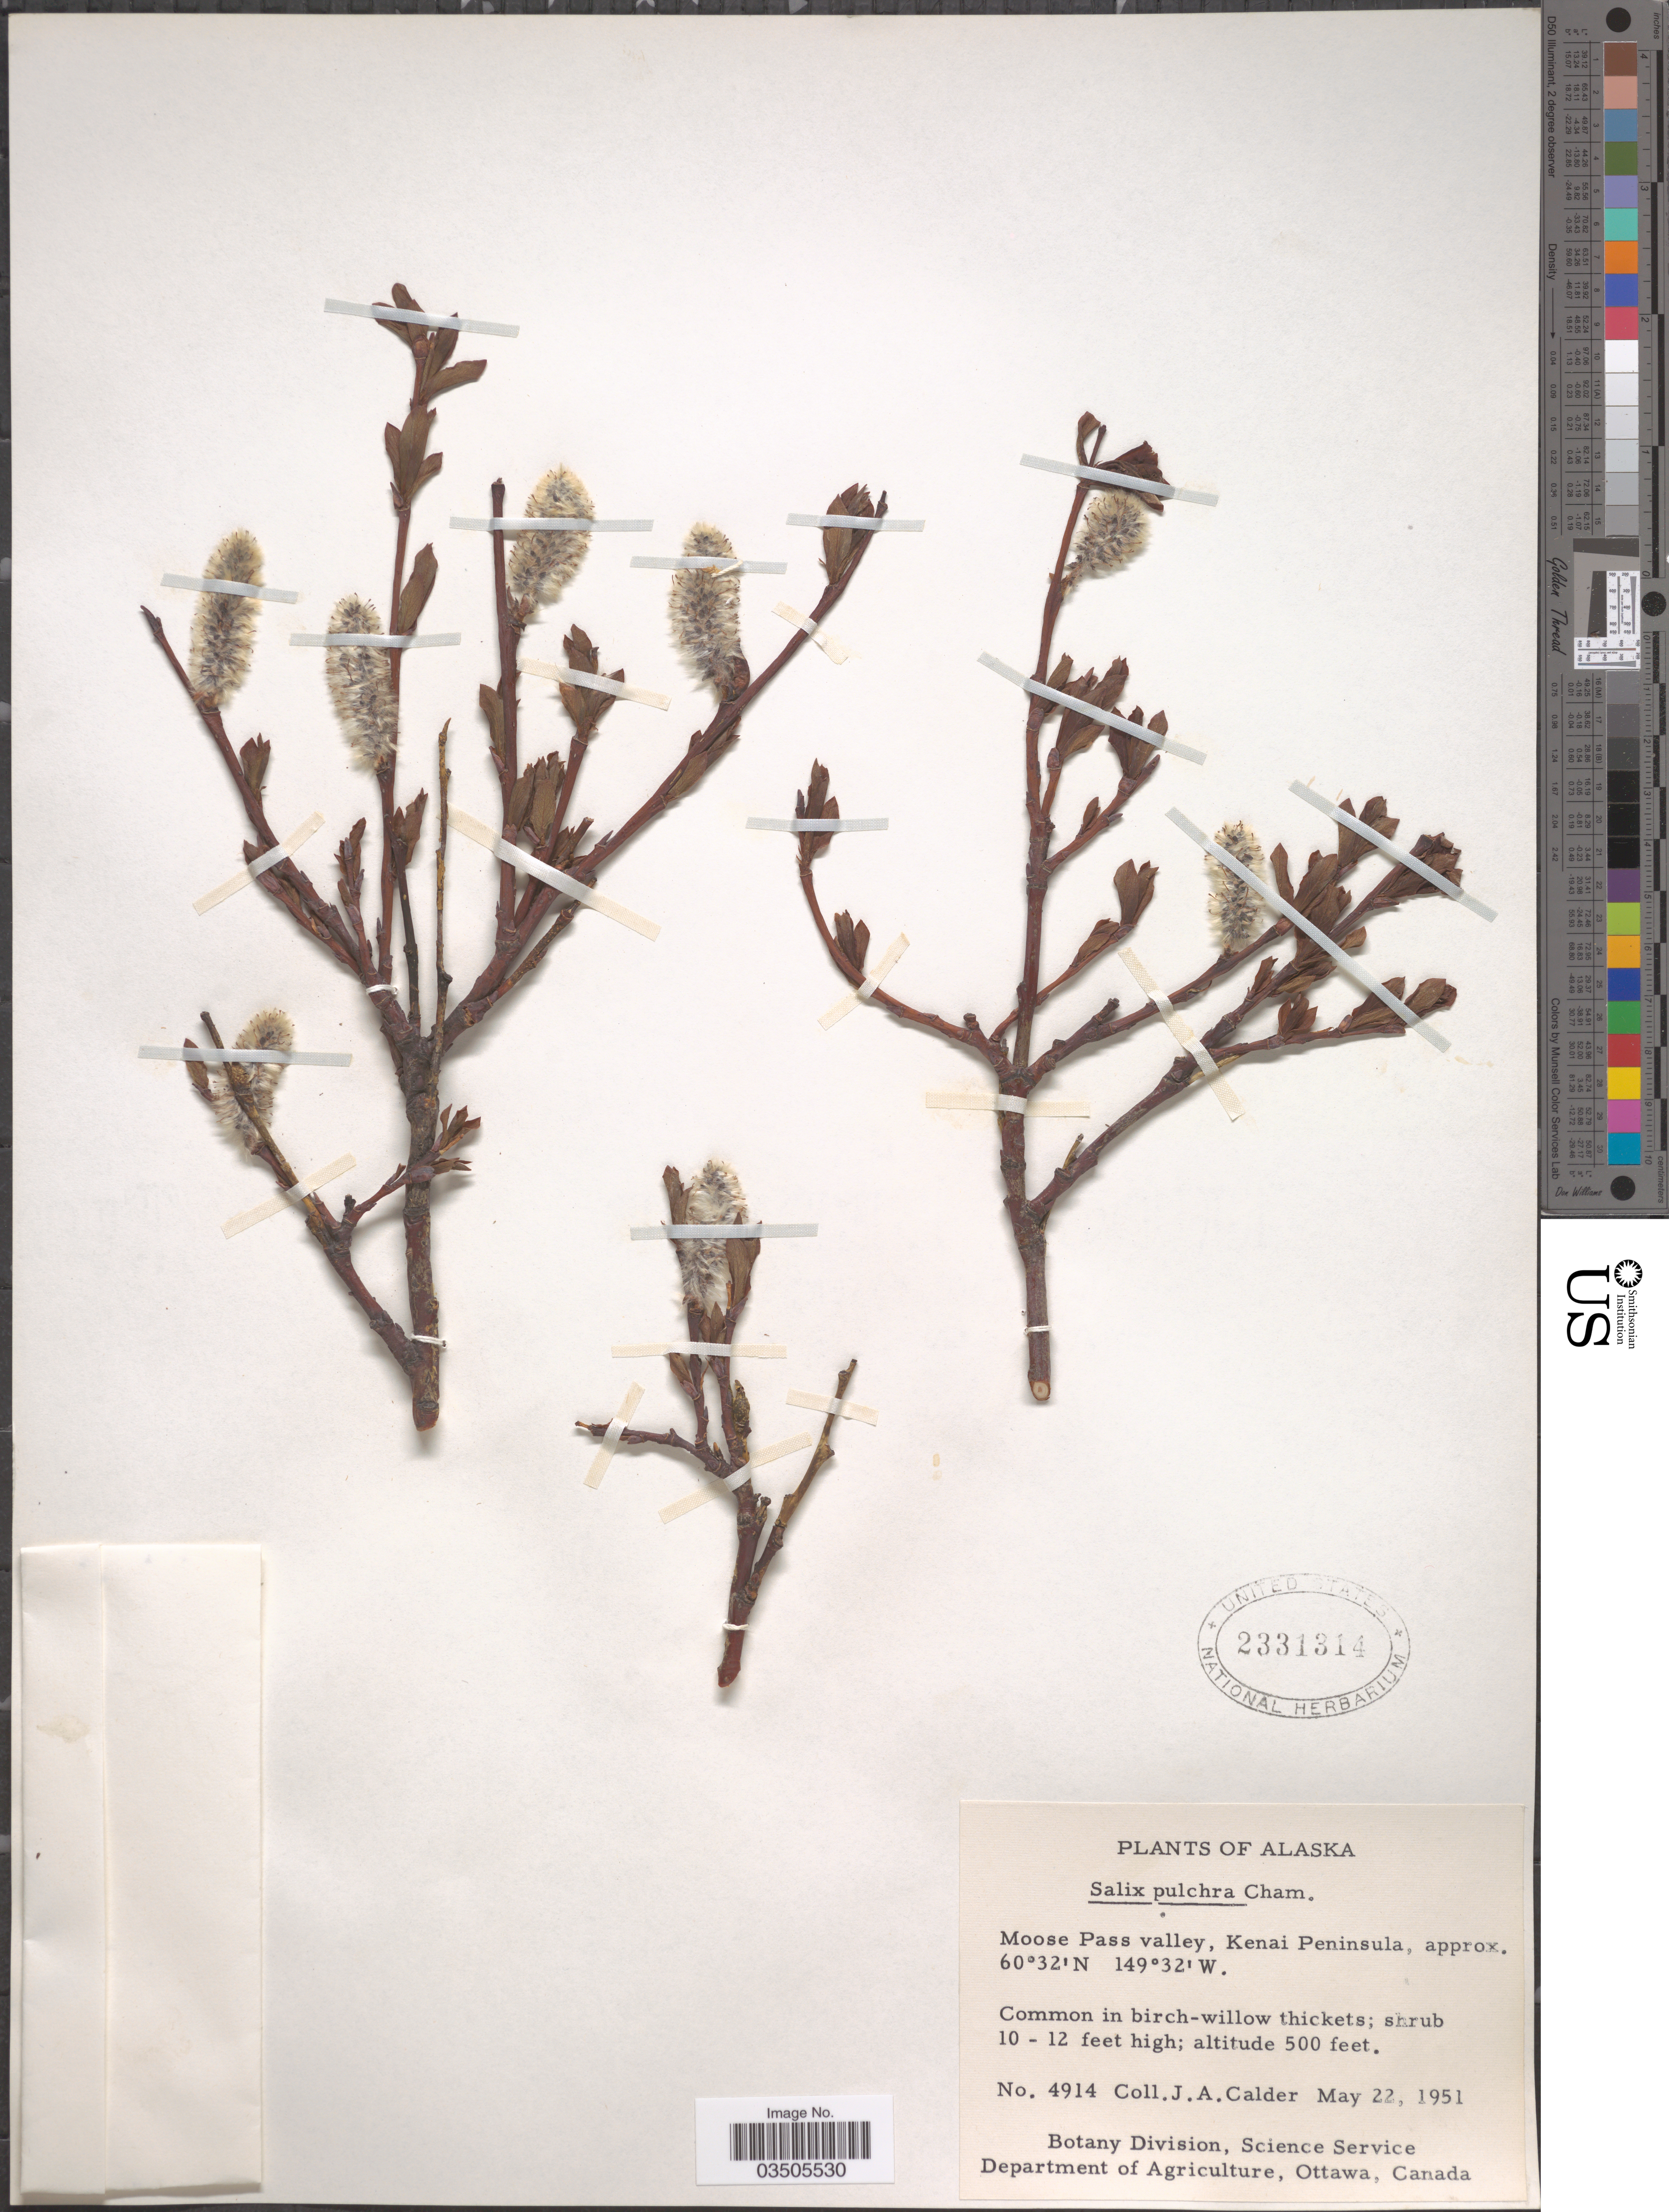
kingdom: Plantae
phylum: Tracheophyta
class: Magnoliopsida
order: Malpighiales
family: Salicaceae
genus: Salix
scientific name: Salix pulchra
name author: Cham.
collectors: J. A. Calder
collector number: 4914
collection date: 1951-05-22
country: United States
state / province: Alaska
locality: Moose Pass valley, Kenai Peninsula.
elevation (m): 152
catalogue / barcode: US 2331314